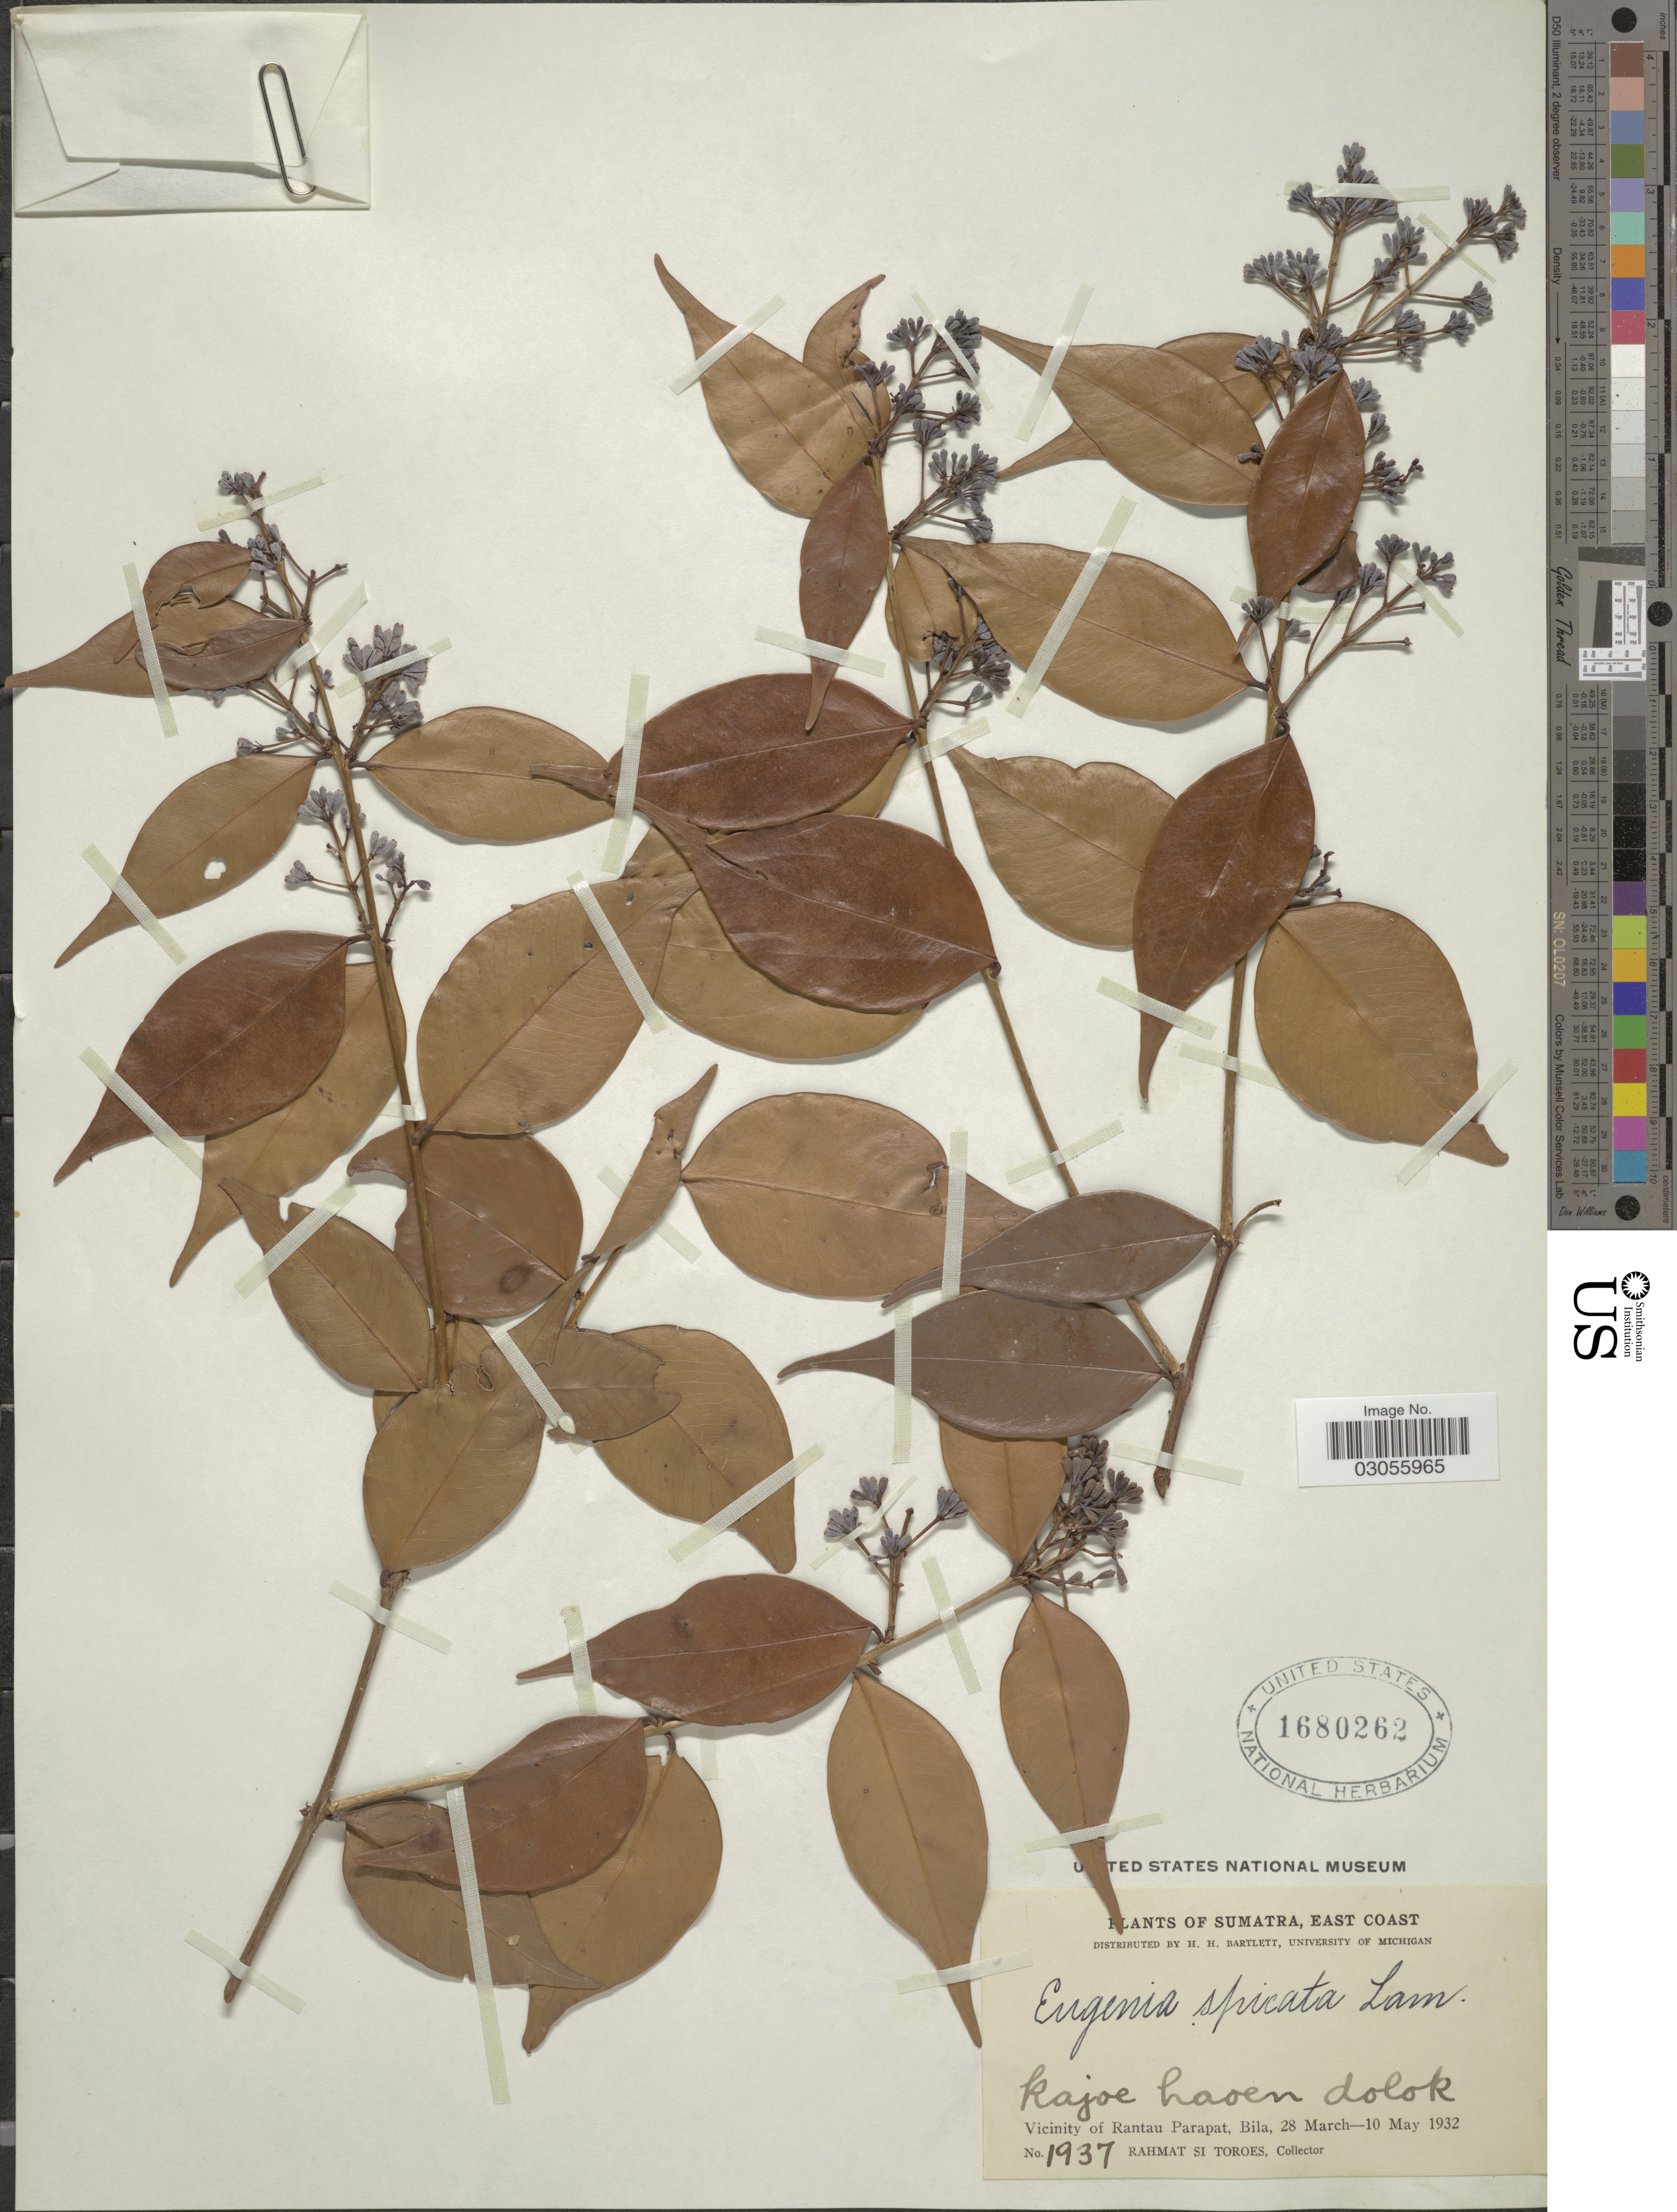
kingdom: Plantae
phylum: Tracheophyta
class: Magnoliopsida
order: Myrtales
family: Myrtaceae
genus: Syzygium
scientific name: Syzygium zeylanicum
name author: (L.) DC.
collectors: Rahmat Si Boeea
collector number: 1937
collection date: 1932-03-28/1932-05-10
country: Indonesia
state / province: Sumatra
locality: East Coast. Vicinity of Rantau Parapat, Bila.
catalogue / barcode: US 1680262